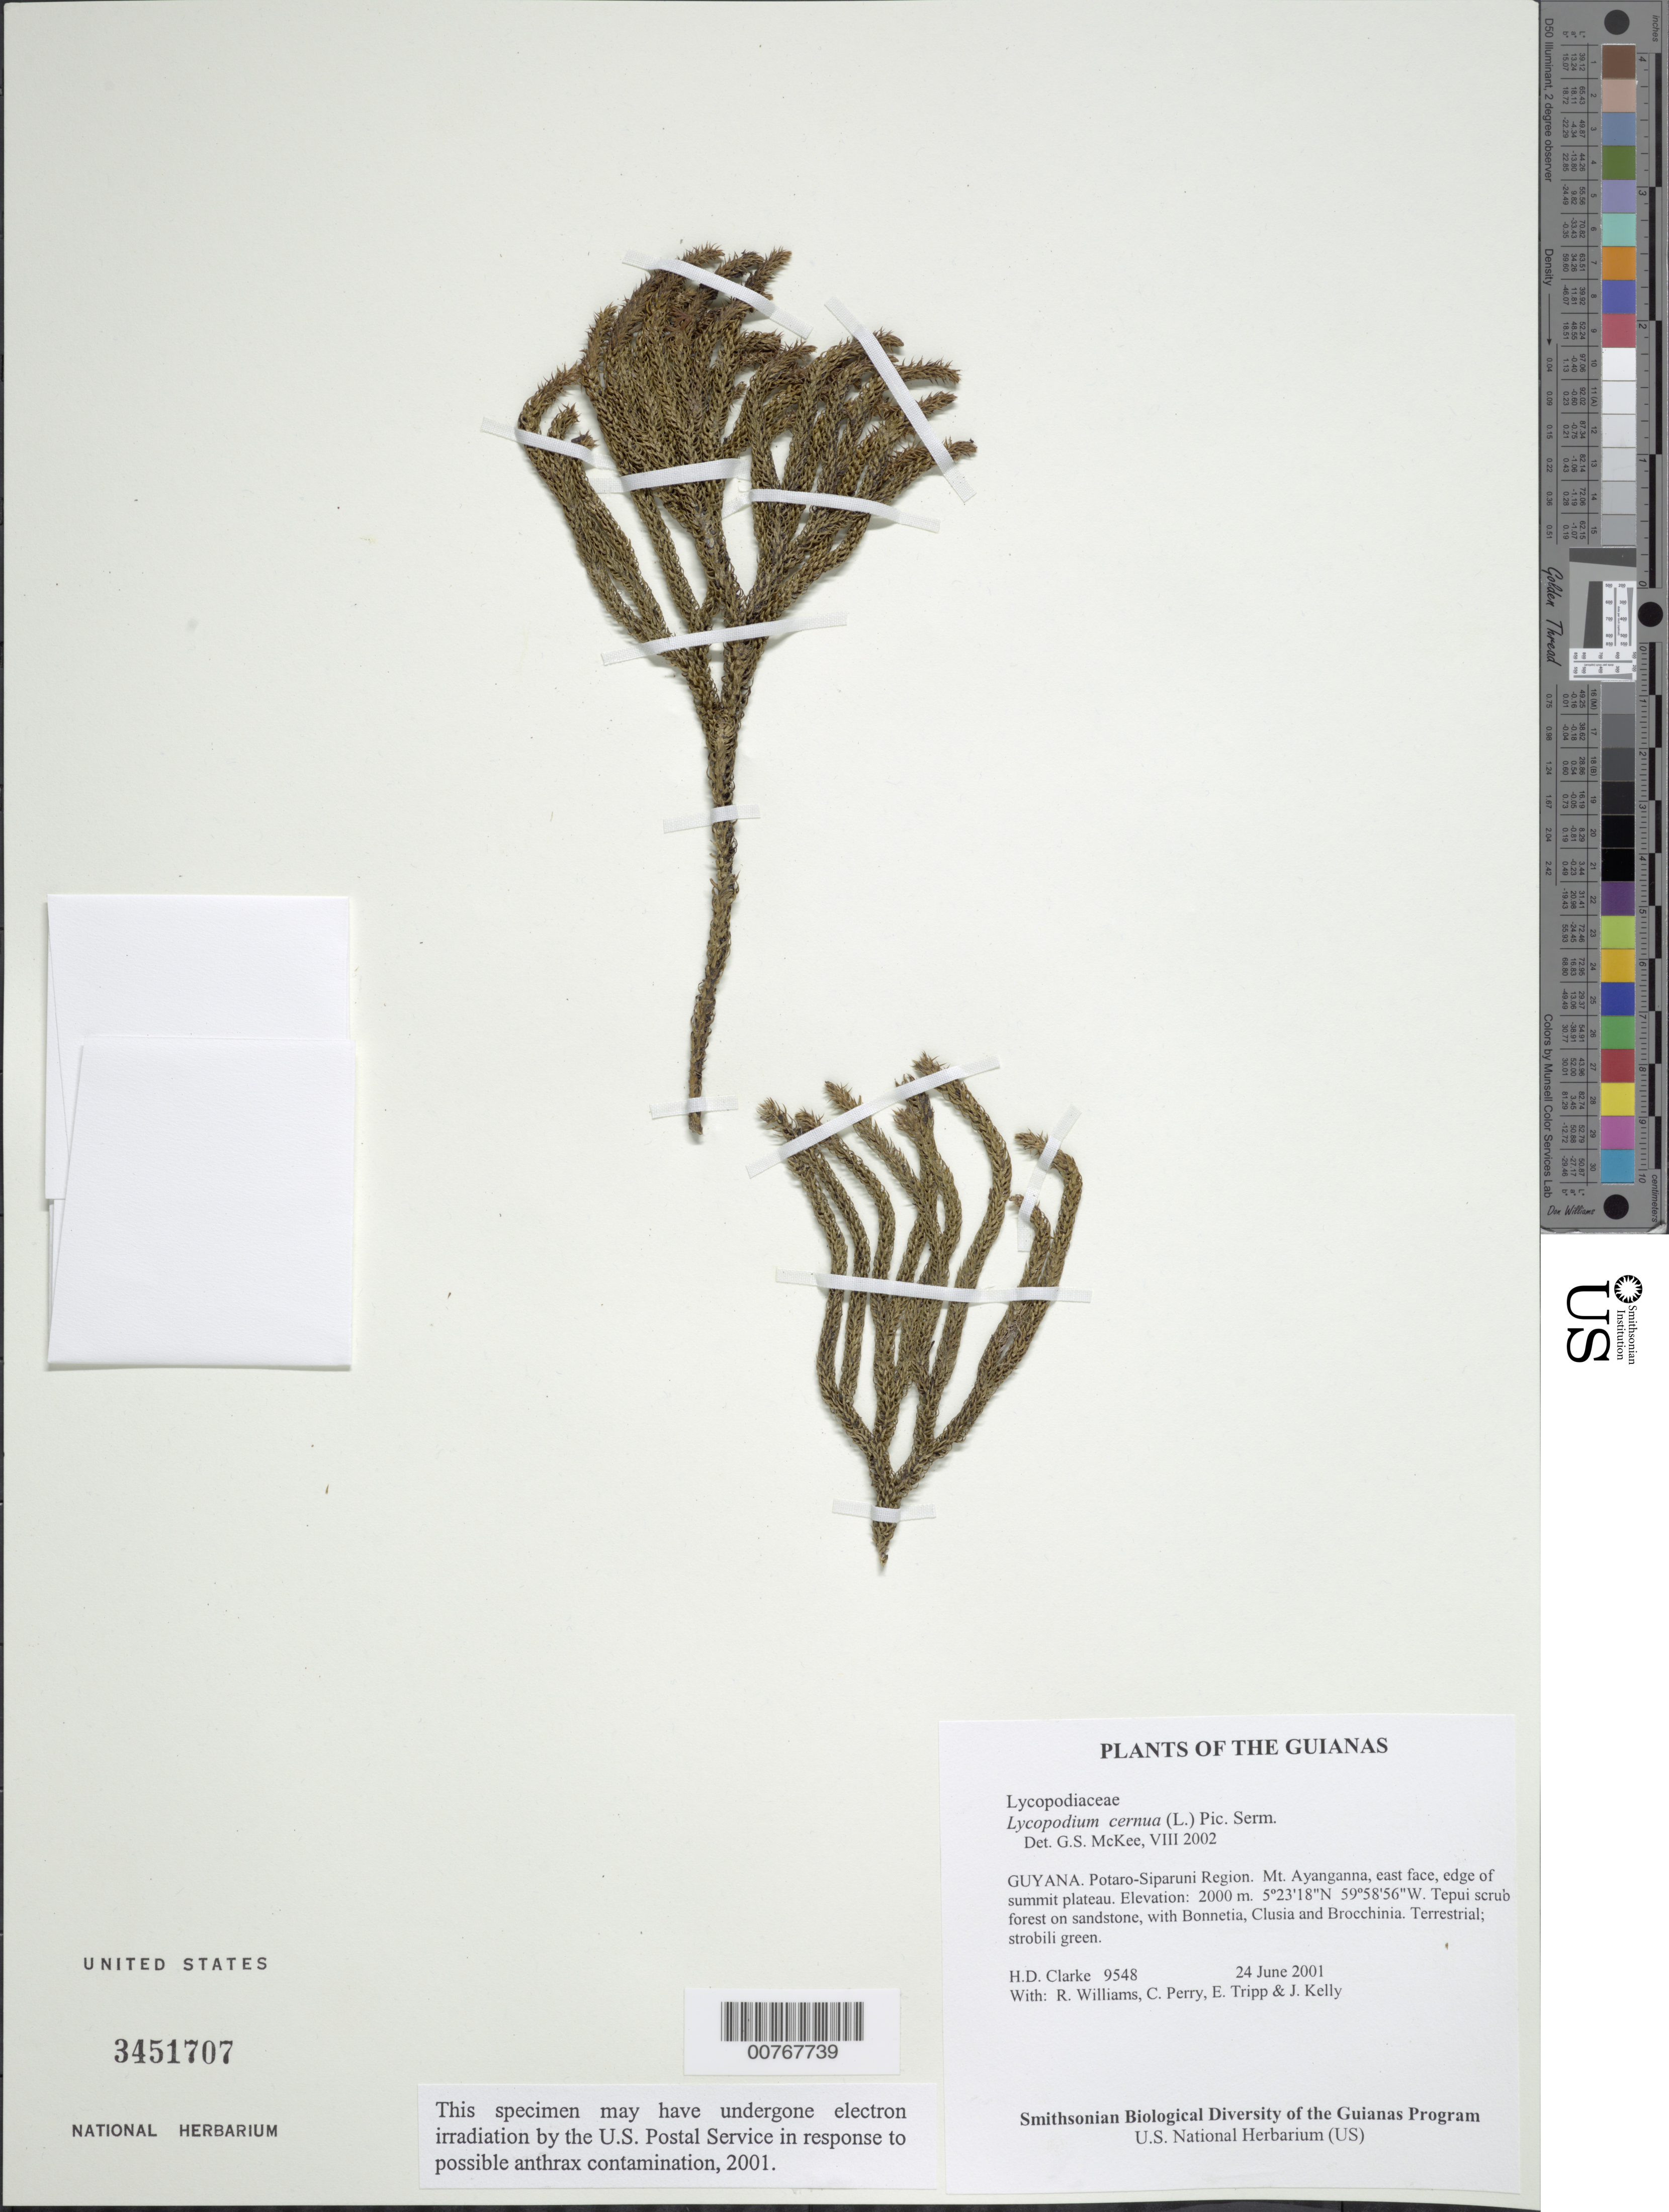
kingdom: Plantae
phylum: Tracheophyta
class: Lycopodiopsida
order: Lycopodiales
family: Lycopodiaceae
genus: Palhinhaea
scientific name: Palhinhaea cernua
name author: (L.) Vasc. & Franco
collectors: H. D. Clarke, R. Williams, C. Perry, E. Tripp & J. Kelly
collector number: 9548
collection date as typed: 24 June 2001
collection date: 2001-06-24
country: Guyana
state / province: Potaro-Siparuni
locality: Mt. Ayanganna, east face, edge of summit plateau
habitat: Tepui scrub forest on sandstone, with Bonnetia, Clusia and Brocchinia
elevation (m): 2000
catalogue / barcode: US 3451707